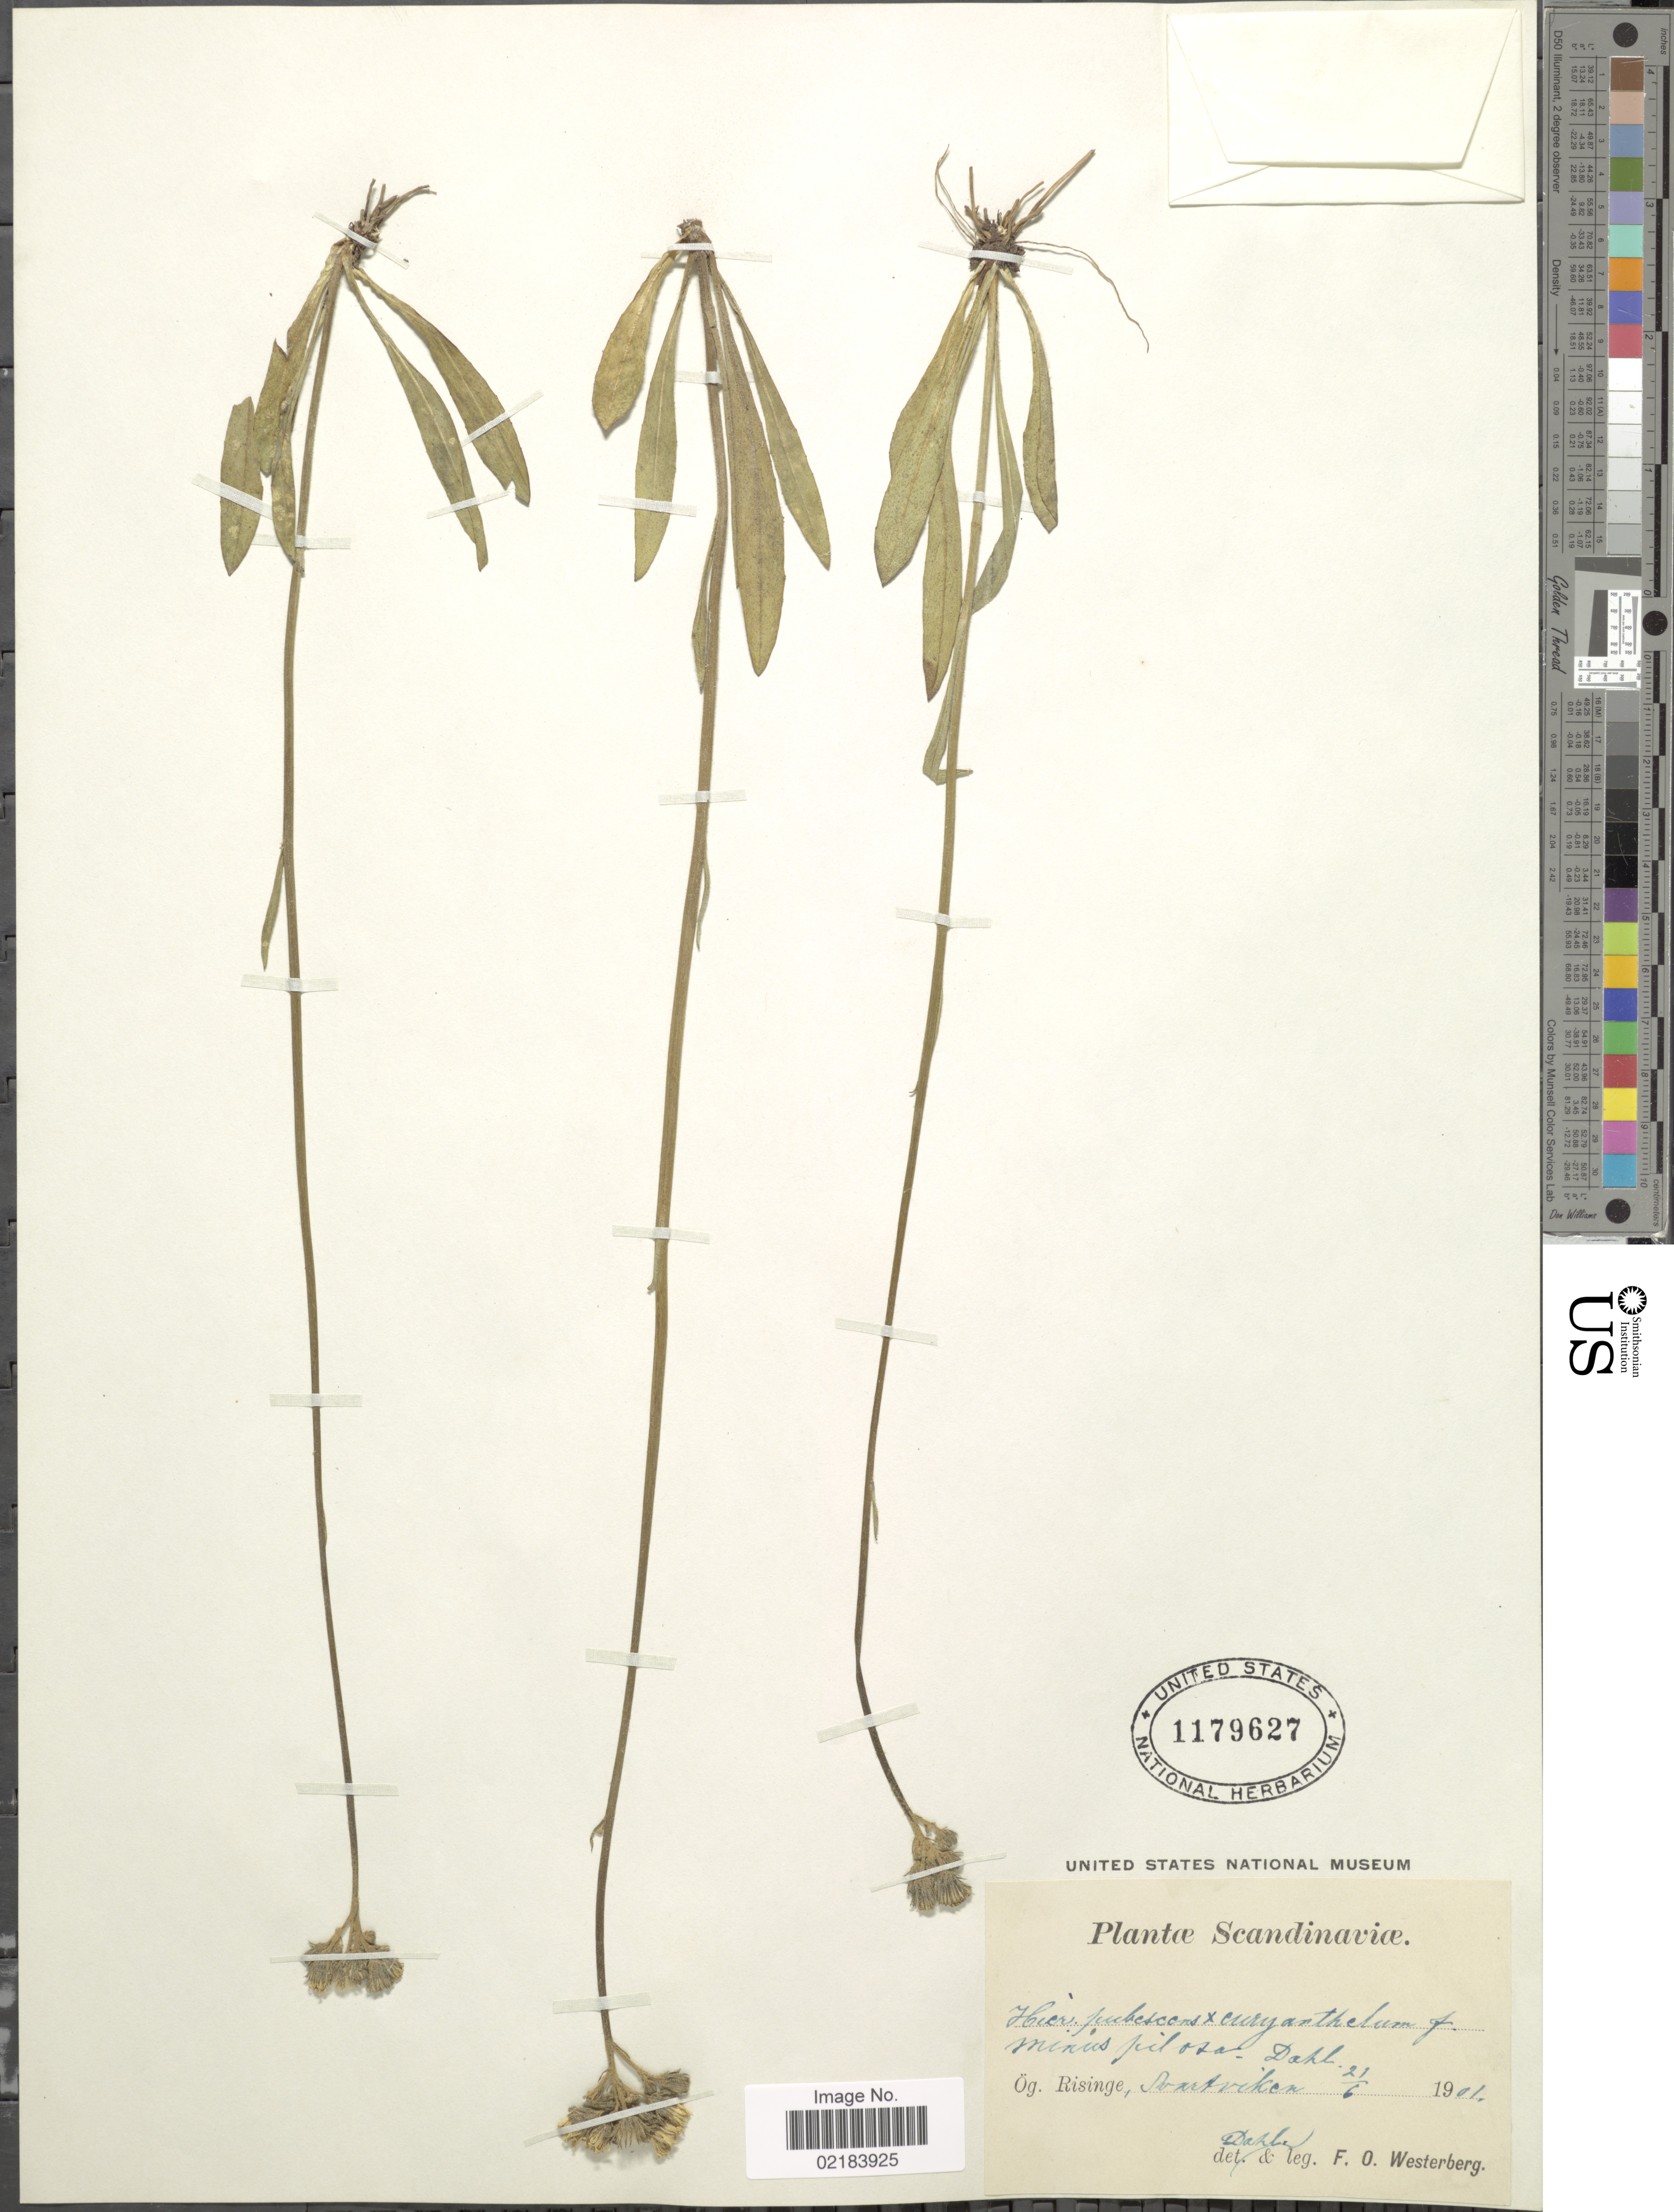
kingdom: Plantae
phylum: Tracheophyta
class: Magnoliopsida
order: Asterales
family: Asteraceae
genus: Hieracium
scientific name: Hieracium pubescens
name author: (Fr.) Hellstr.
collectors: F. Westerberg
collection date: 1901-06-21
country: Sweden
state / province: Östergötland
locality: Scandinaviae. Og. Risinge, Svartviken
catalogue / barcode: US 1179627